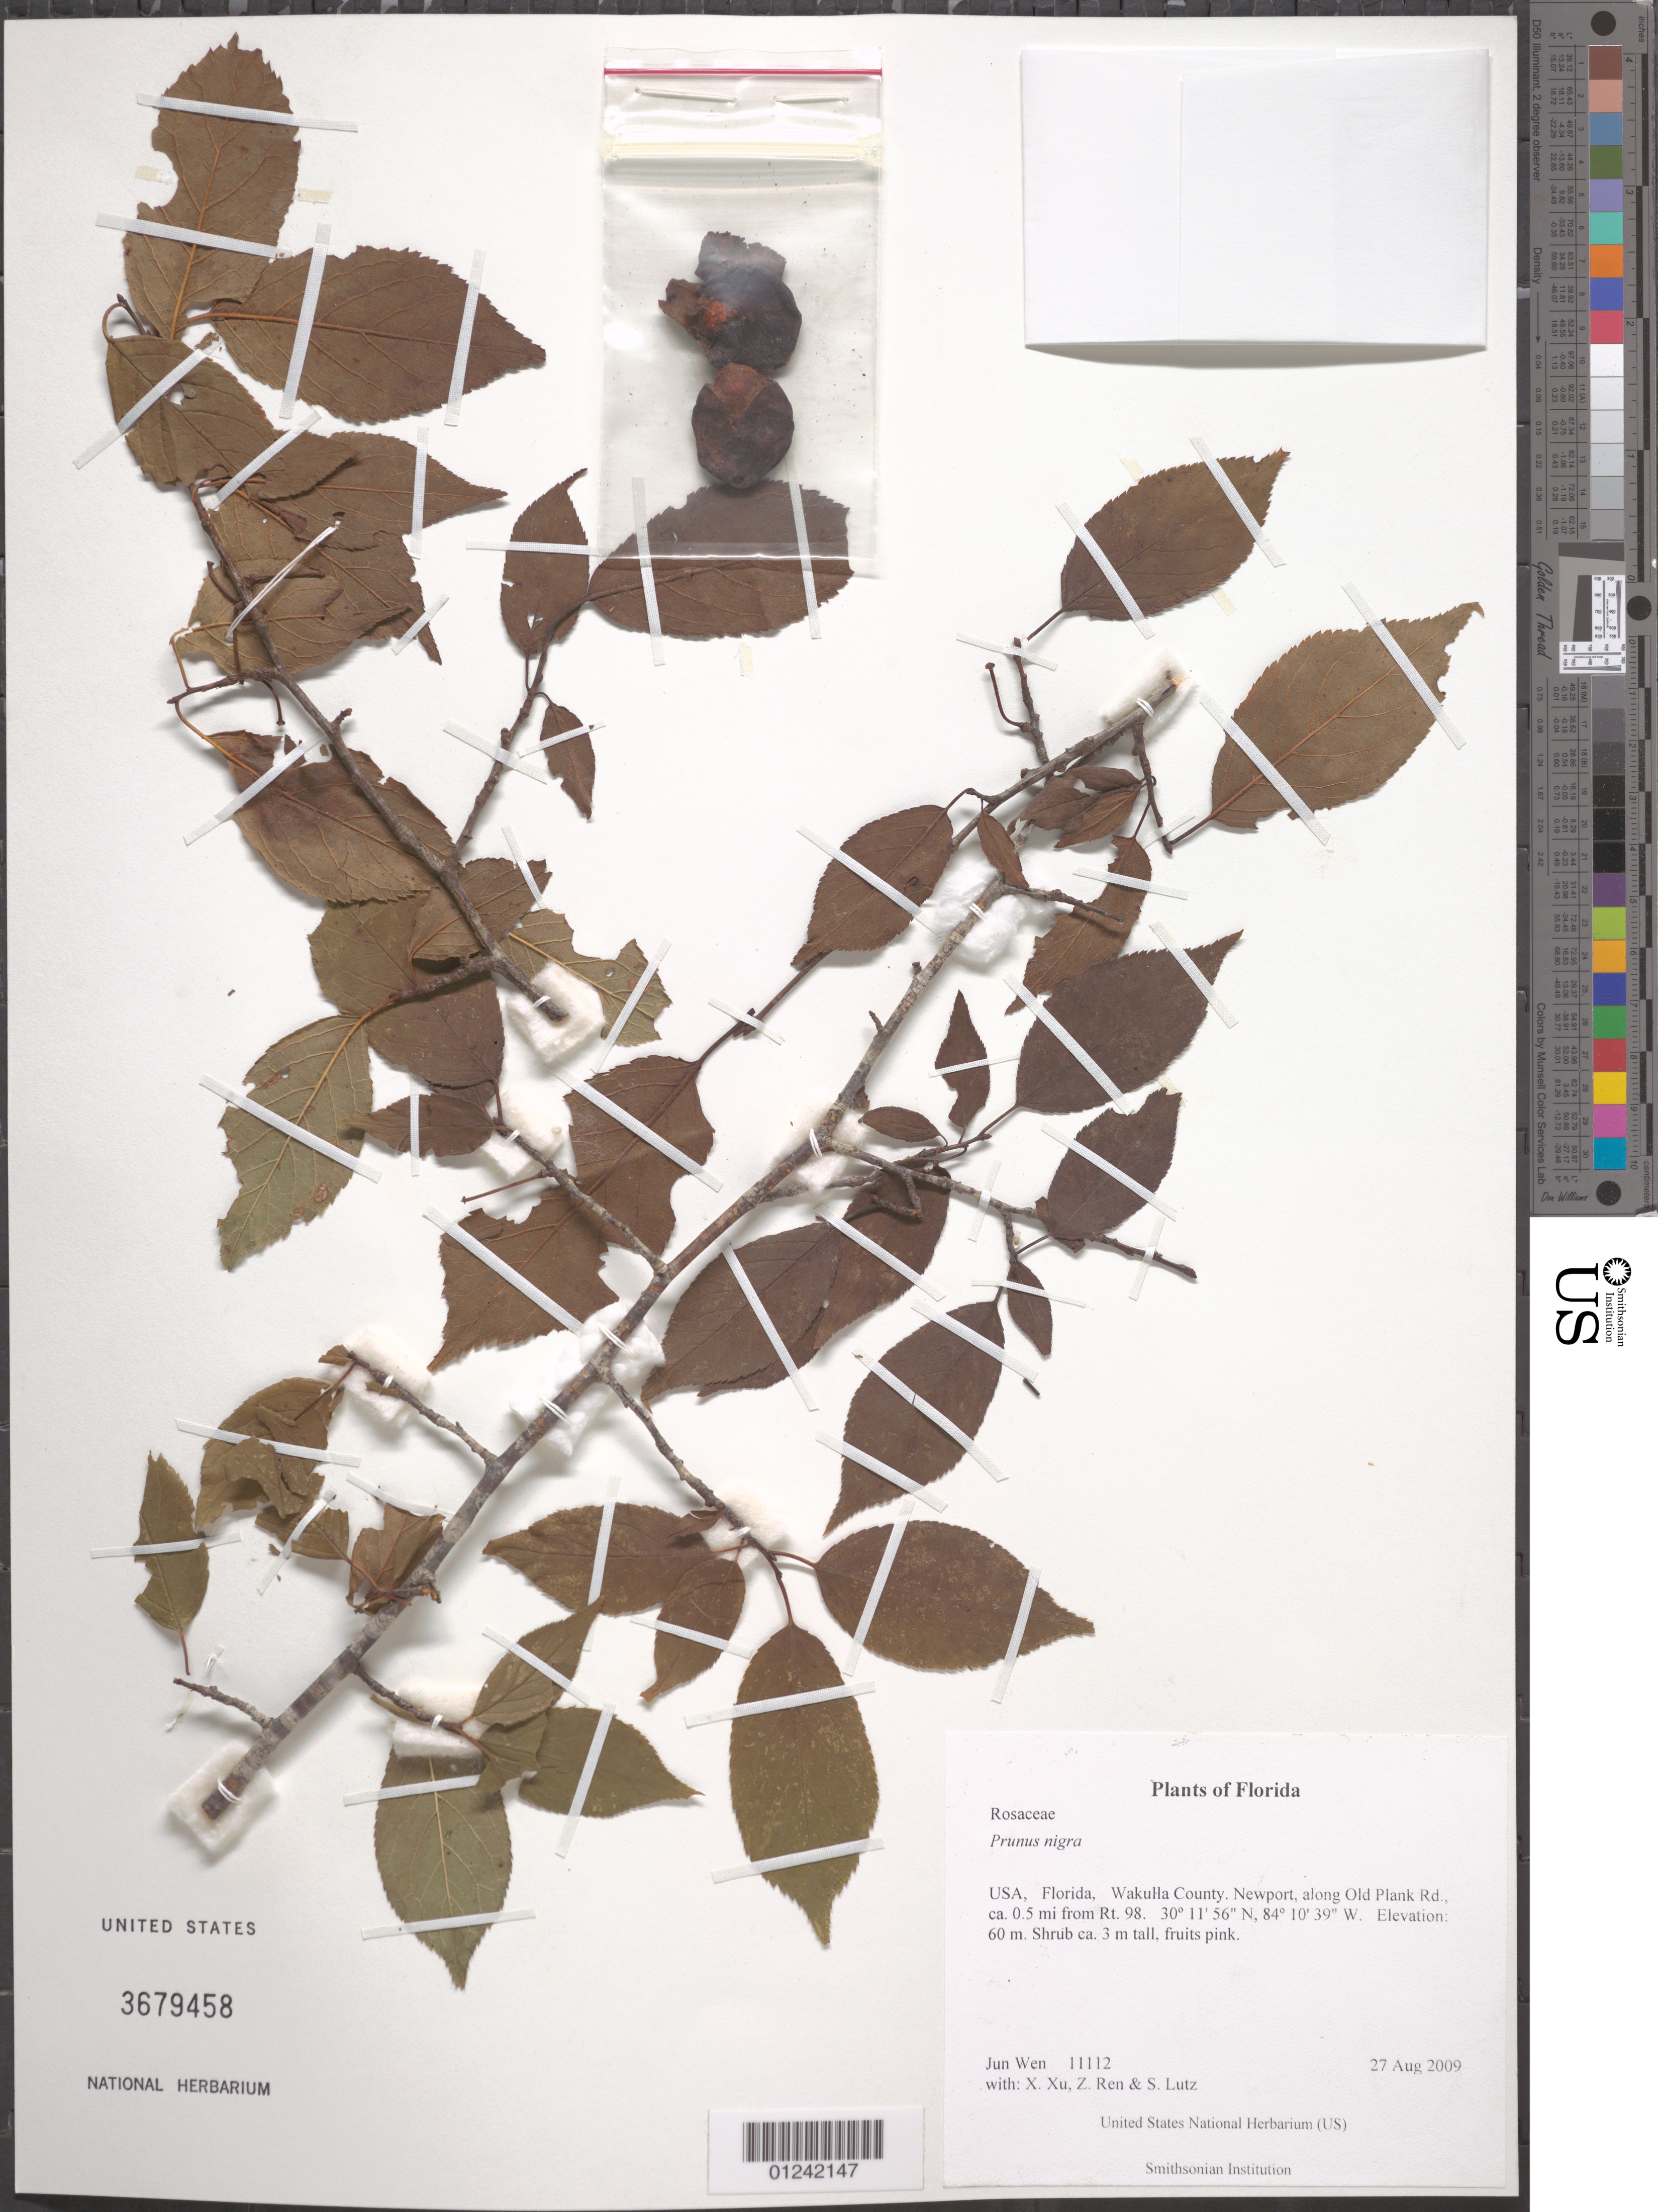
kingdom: Plantae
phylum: Tracheophyta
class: Magnoliopsida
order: Rosales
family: Rosaceae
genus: Prunus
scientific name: Prunus nigra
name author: Wight & Hedrick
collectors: J. Wen, X. Xu, Z. Ren & S. Lutz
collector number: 11112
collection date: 2009-08-27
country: United States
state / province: Florida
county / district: Wakulla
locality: Newport, along Old Plank Rd., ca. 0.5 mi from Rt. 98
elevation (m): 60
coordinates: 30 11 56.0 N, 84 10 39.0 W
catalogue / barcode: US 3679458